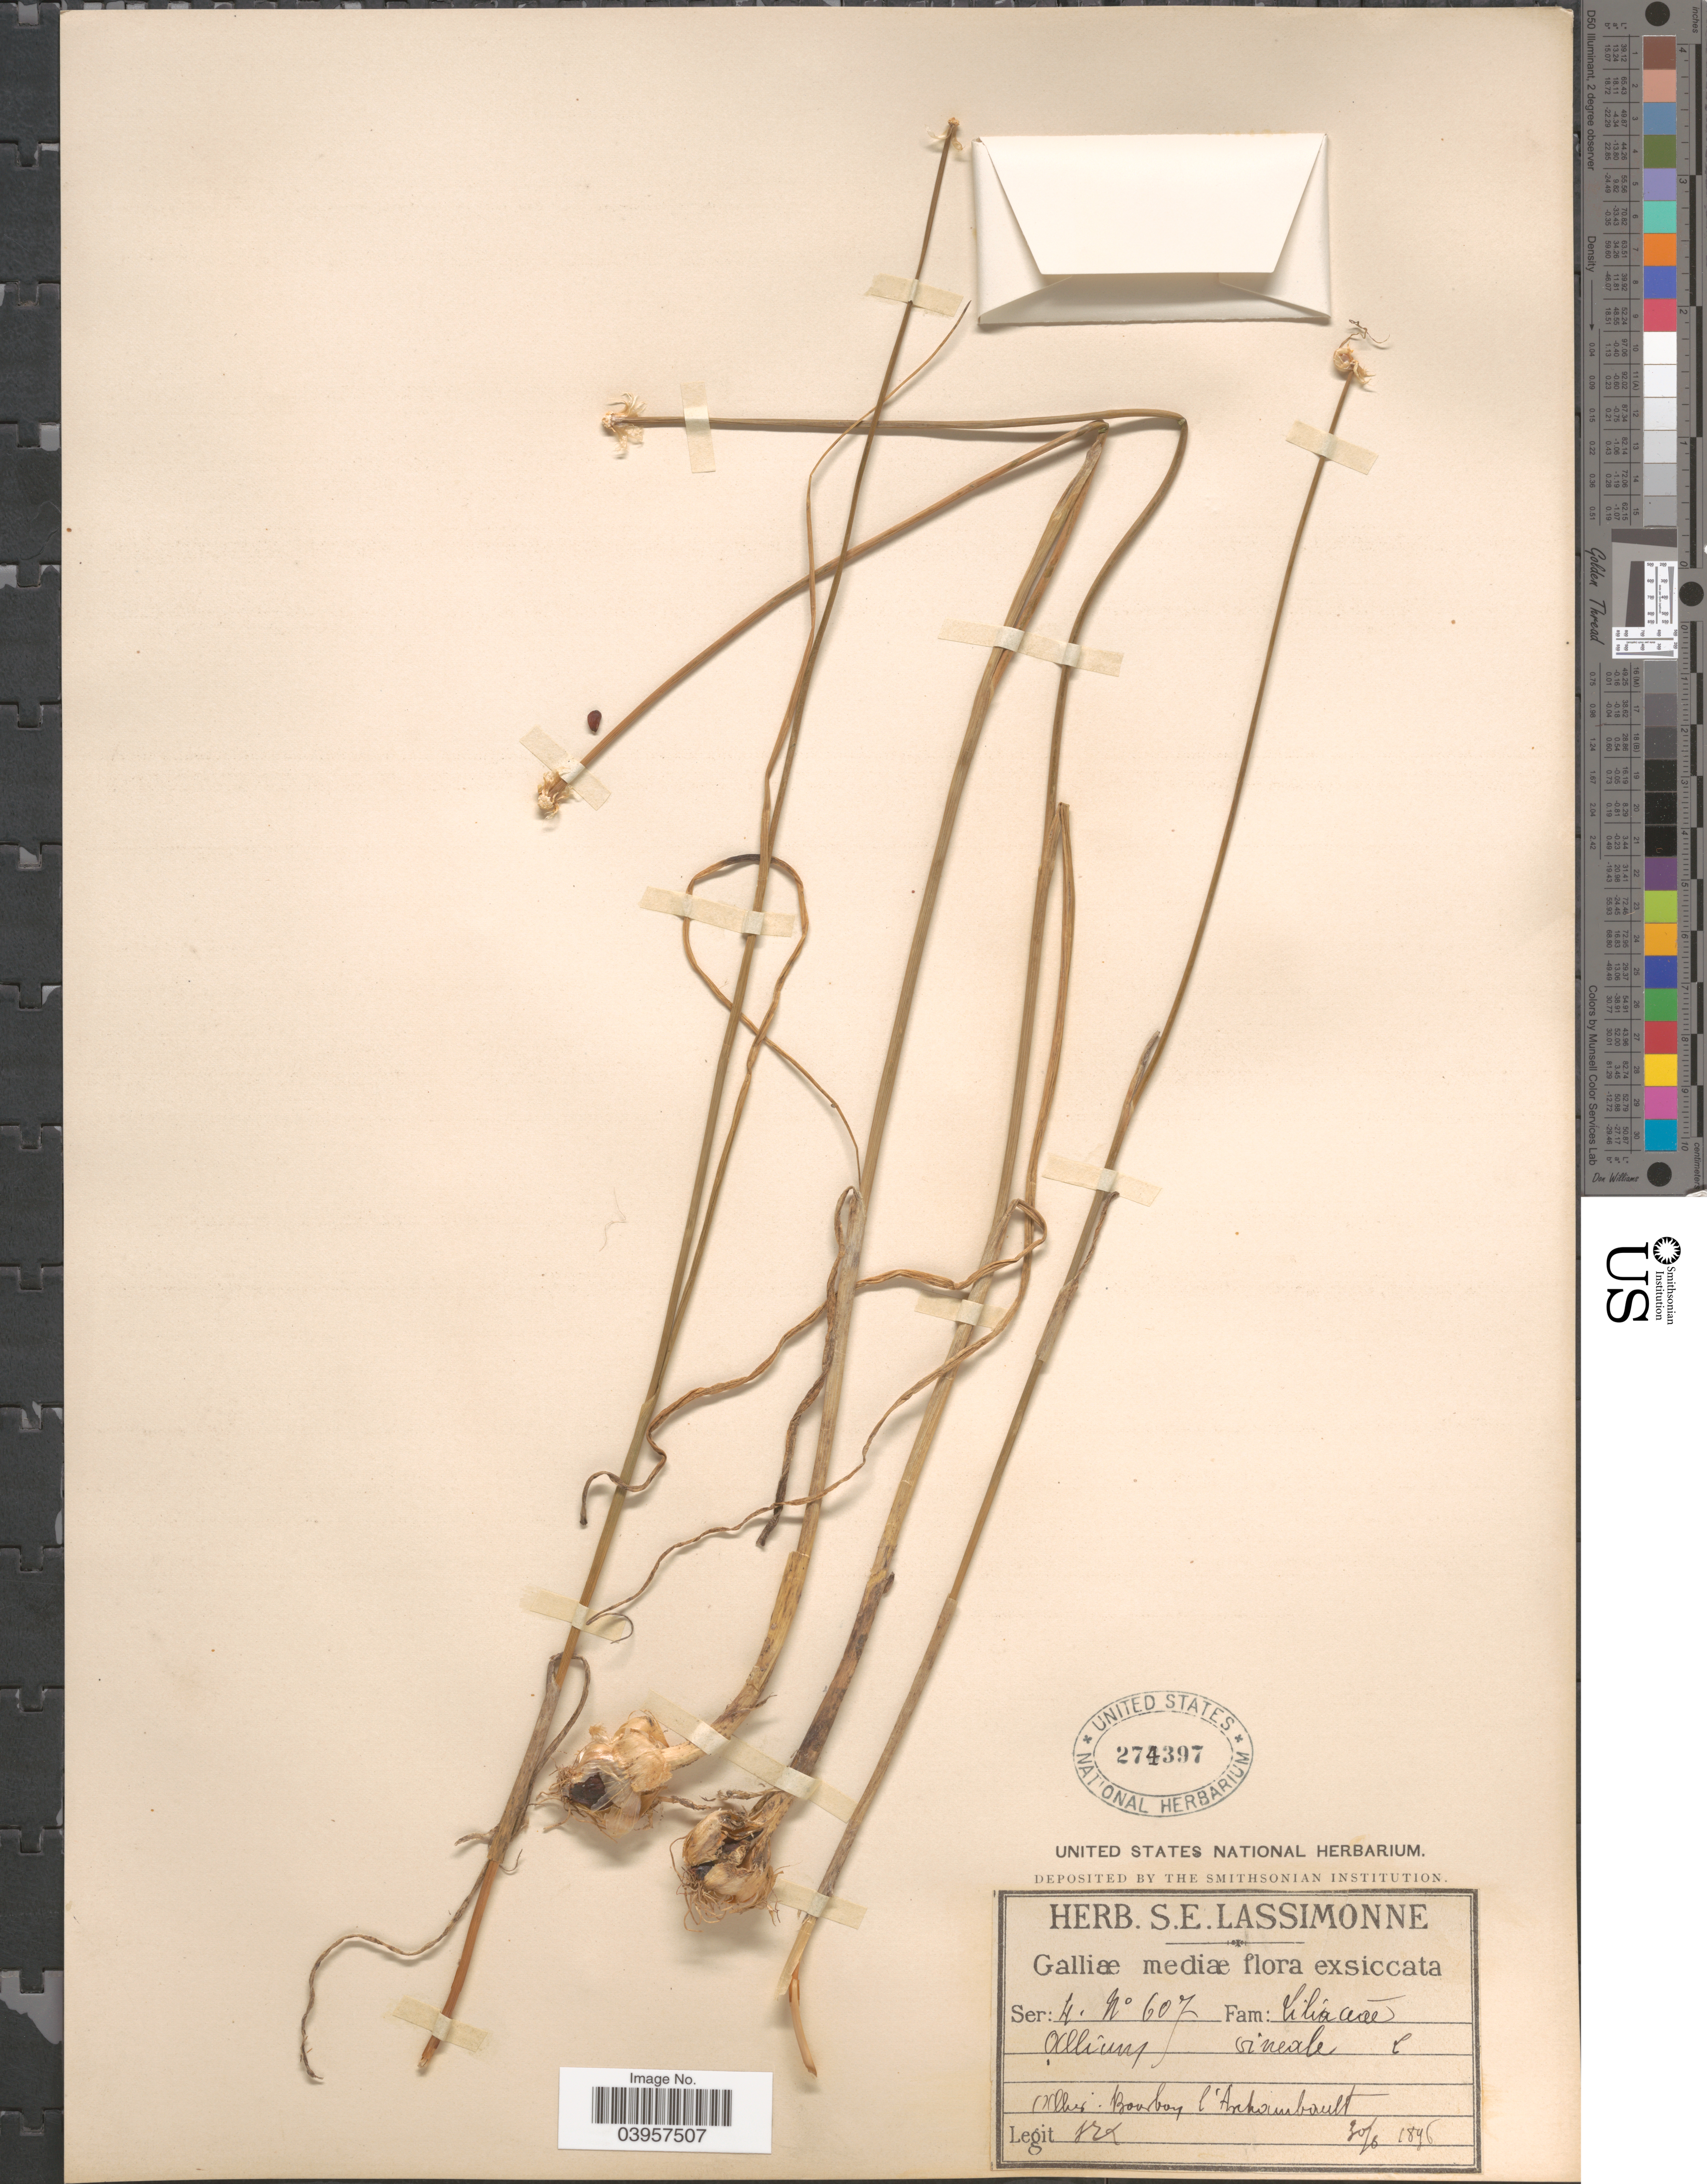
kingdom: Plantae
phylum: Tracheophyta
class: Liliopsida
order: Asparagales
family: Amaryllidaceae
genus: Allium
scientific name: Allium vineale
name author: L.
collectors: S. Lassimonne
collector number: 607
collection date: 1896-06-30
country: France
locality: Galliae mediae. Allier: Bourbon-l'Archambault.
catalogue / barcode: US 274397